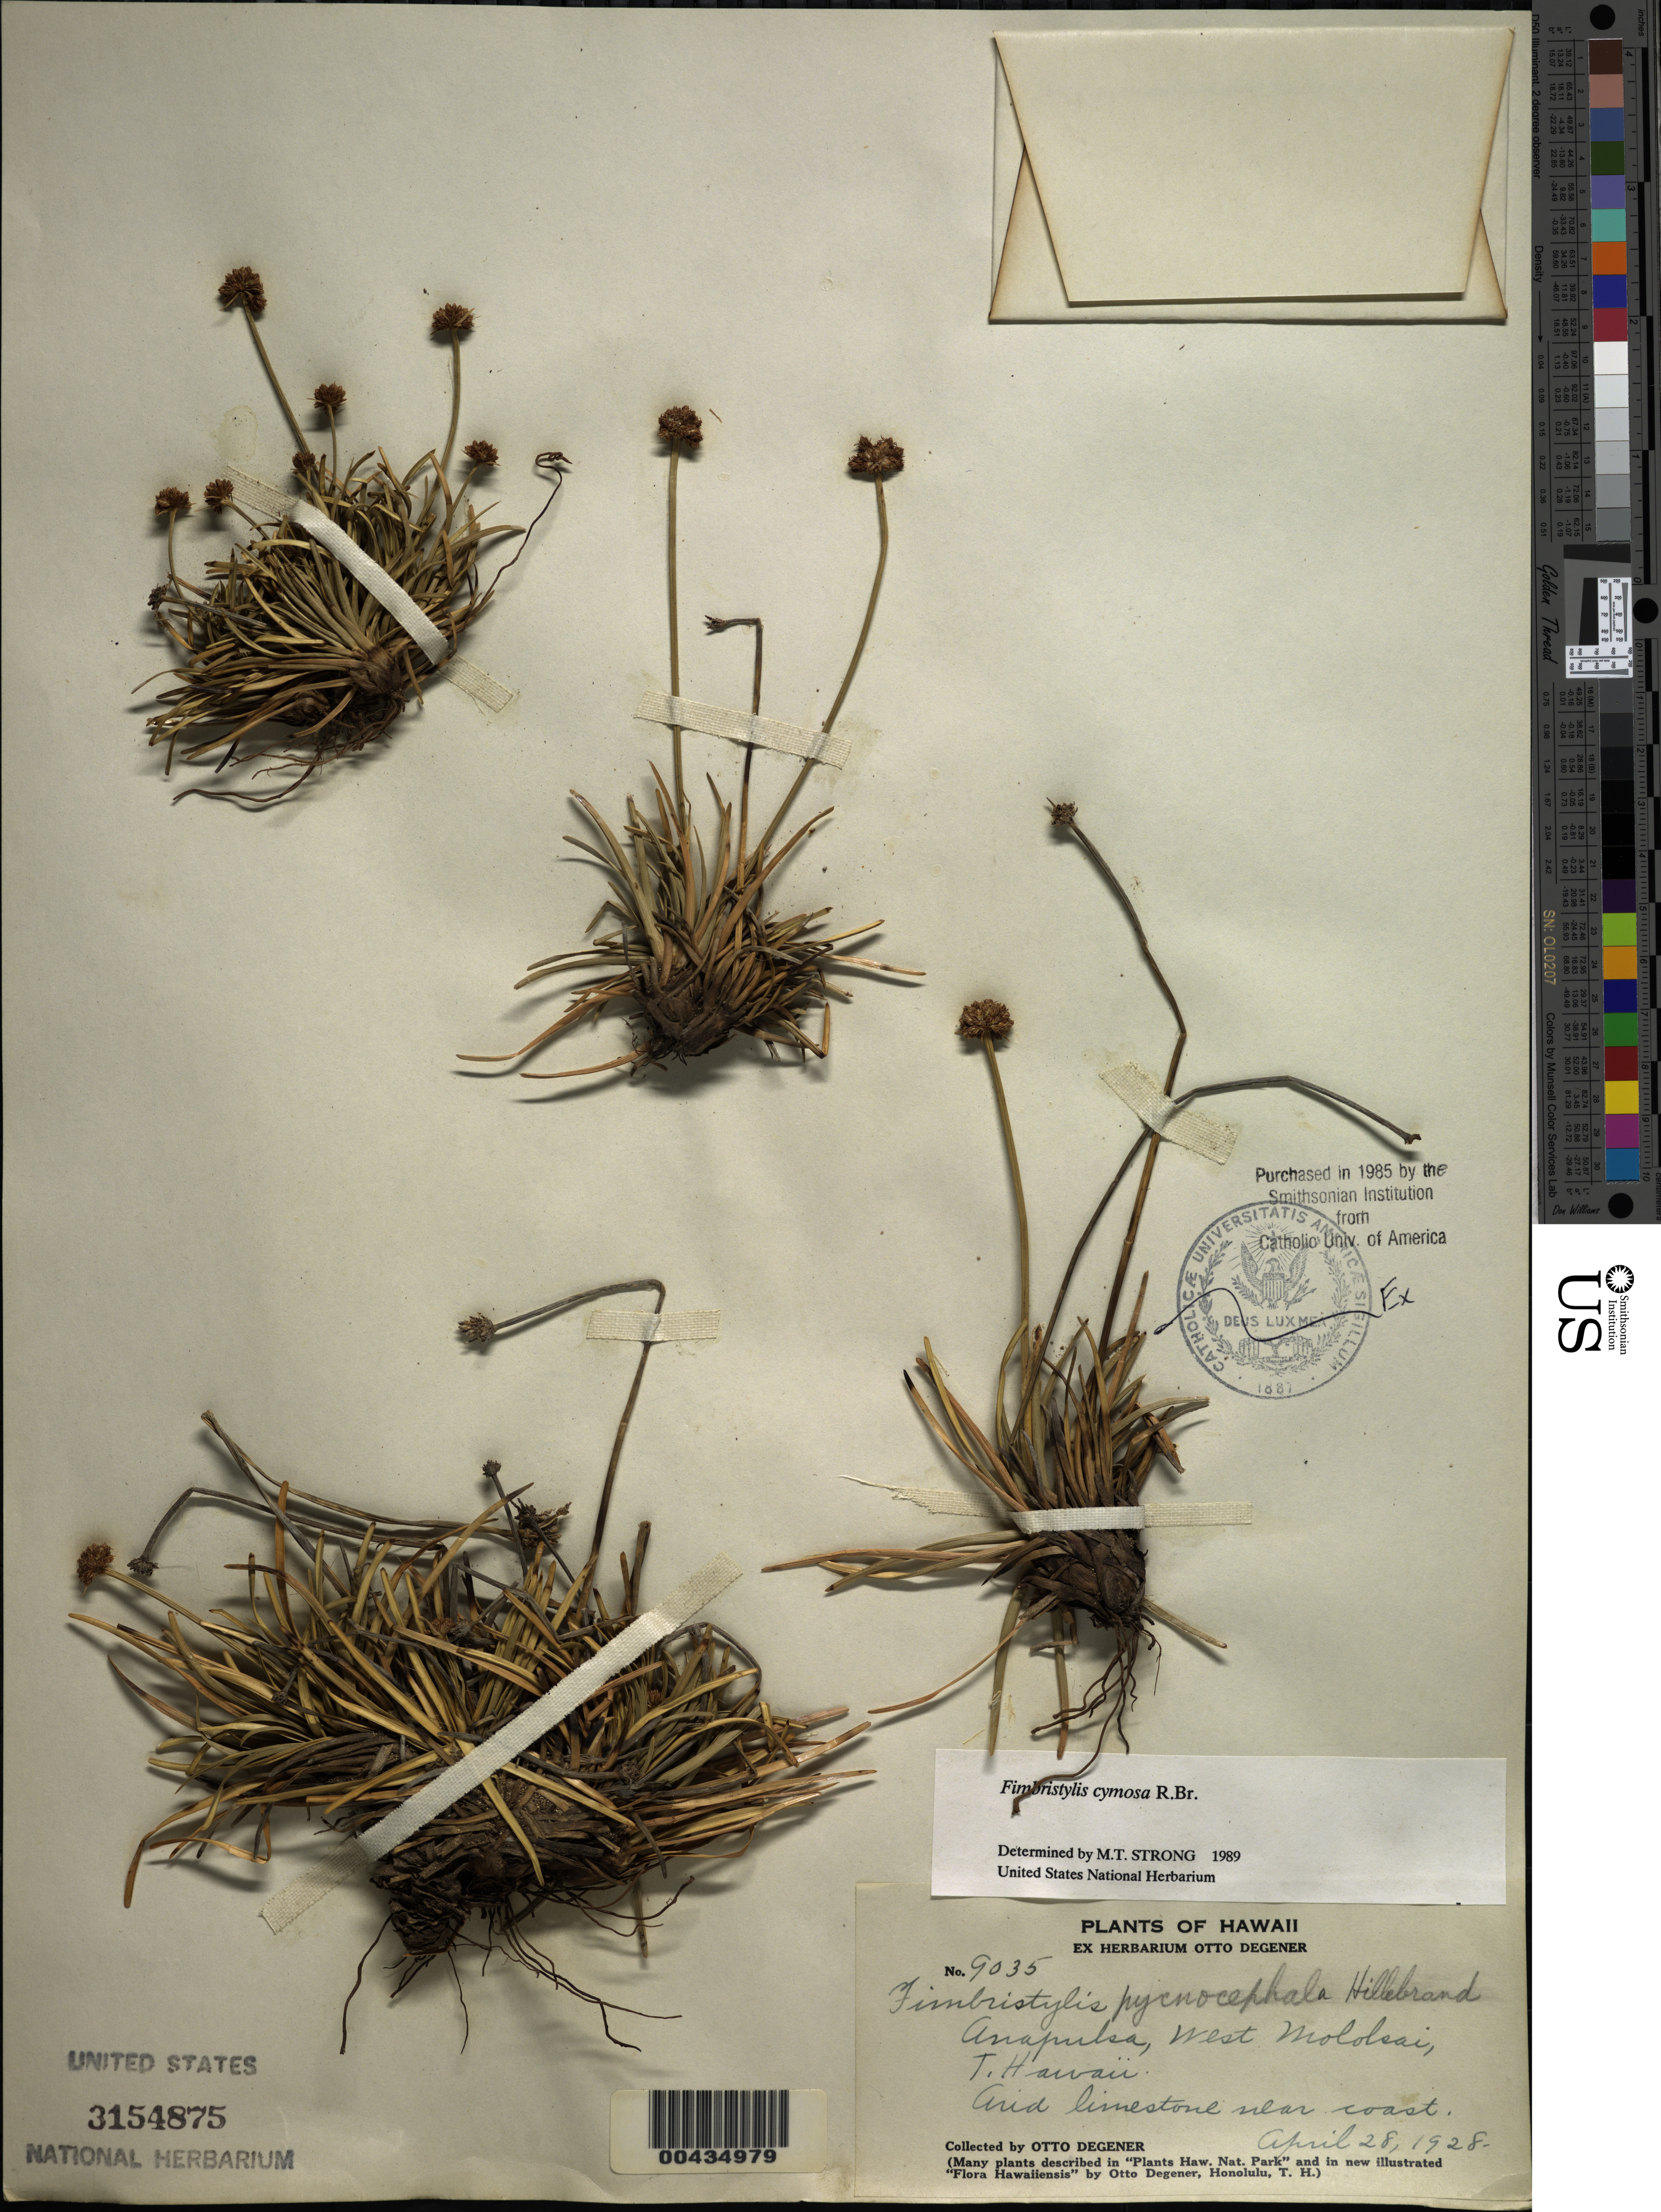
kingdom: Plantae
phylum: Tracheophyta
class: Liliopsida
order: Poales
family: Cyperaceae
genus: Fimbristylis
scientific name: Fimbristylis cymosa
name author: R. Br.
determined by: Strong, M. T., (US), Smithsonian Institution - National Museum of Natural History (UNITED STATES)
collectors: O. Degener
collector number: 9035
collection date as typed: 28 Apr 1928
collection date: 1928-04-28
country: United States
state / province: Hawaii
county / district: Maui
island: Moloka'i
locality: Anapuka, West Molokai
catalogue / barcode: US 3154875